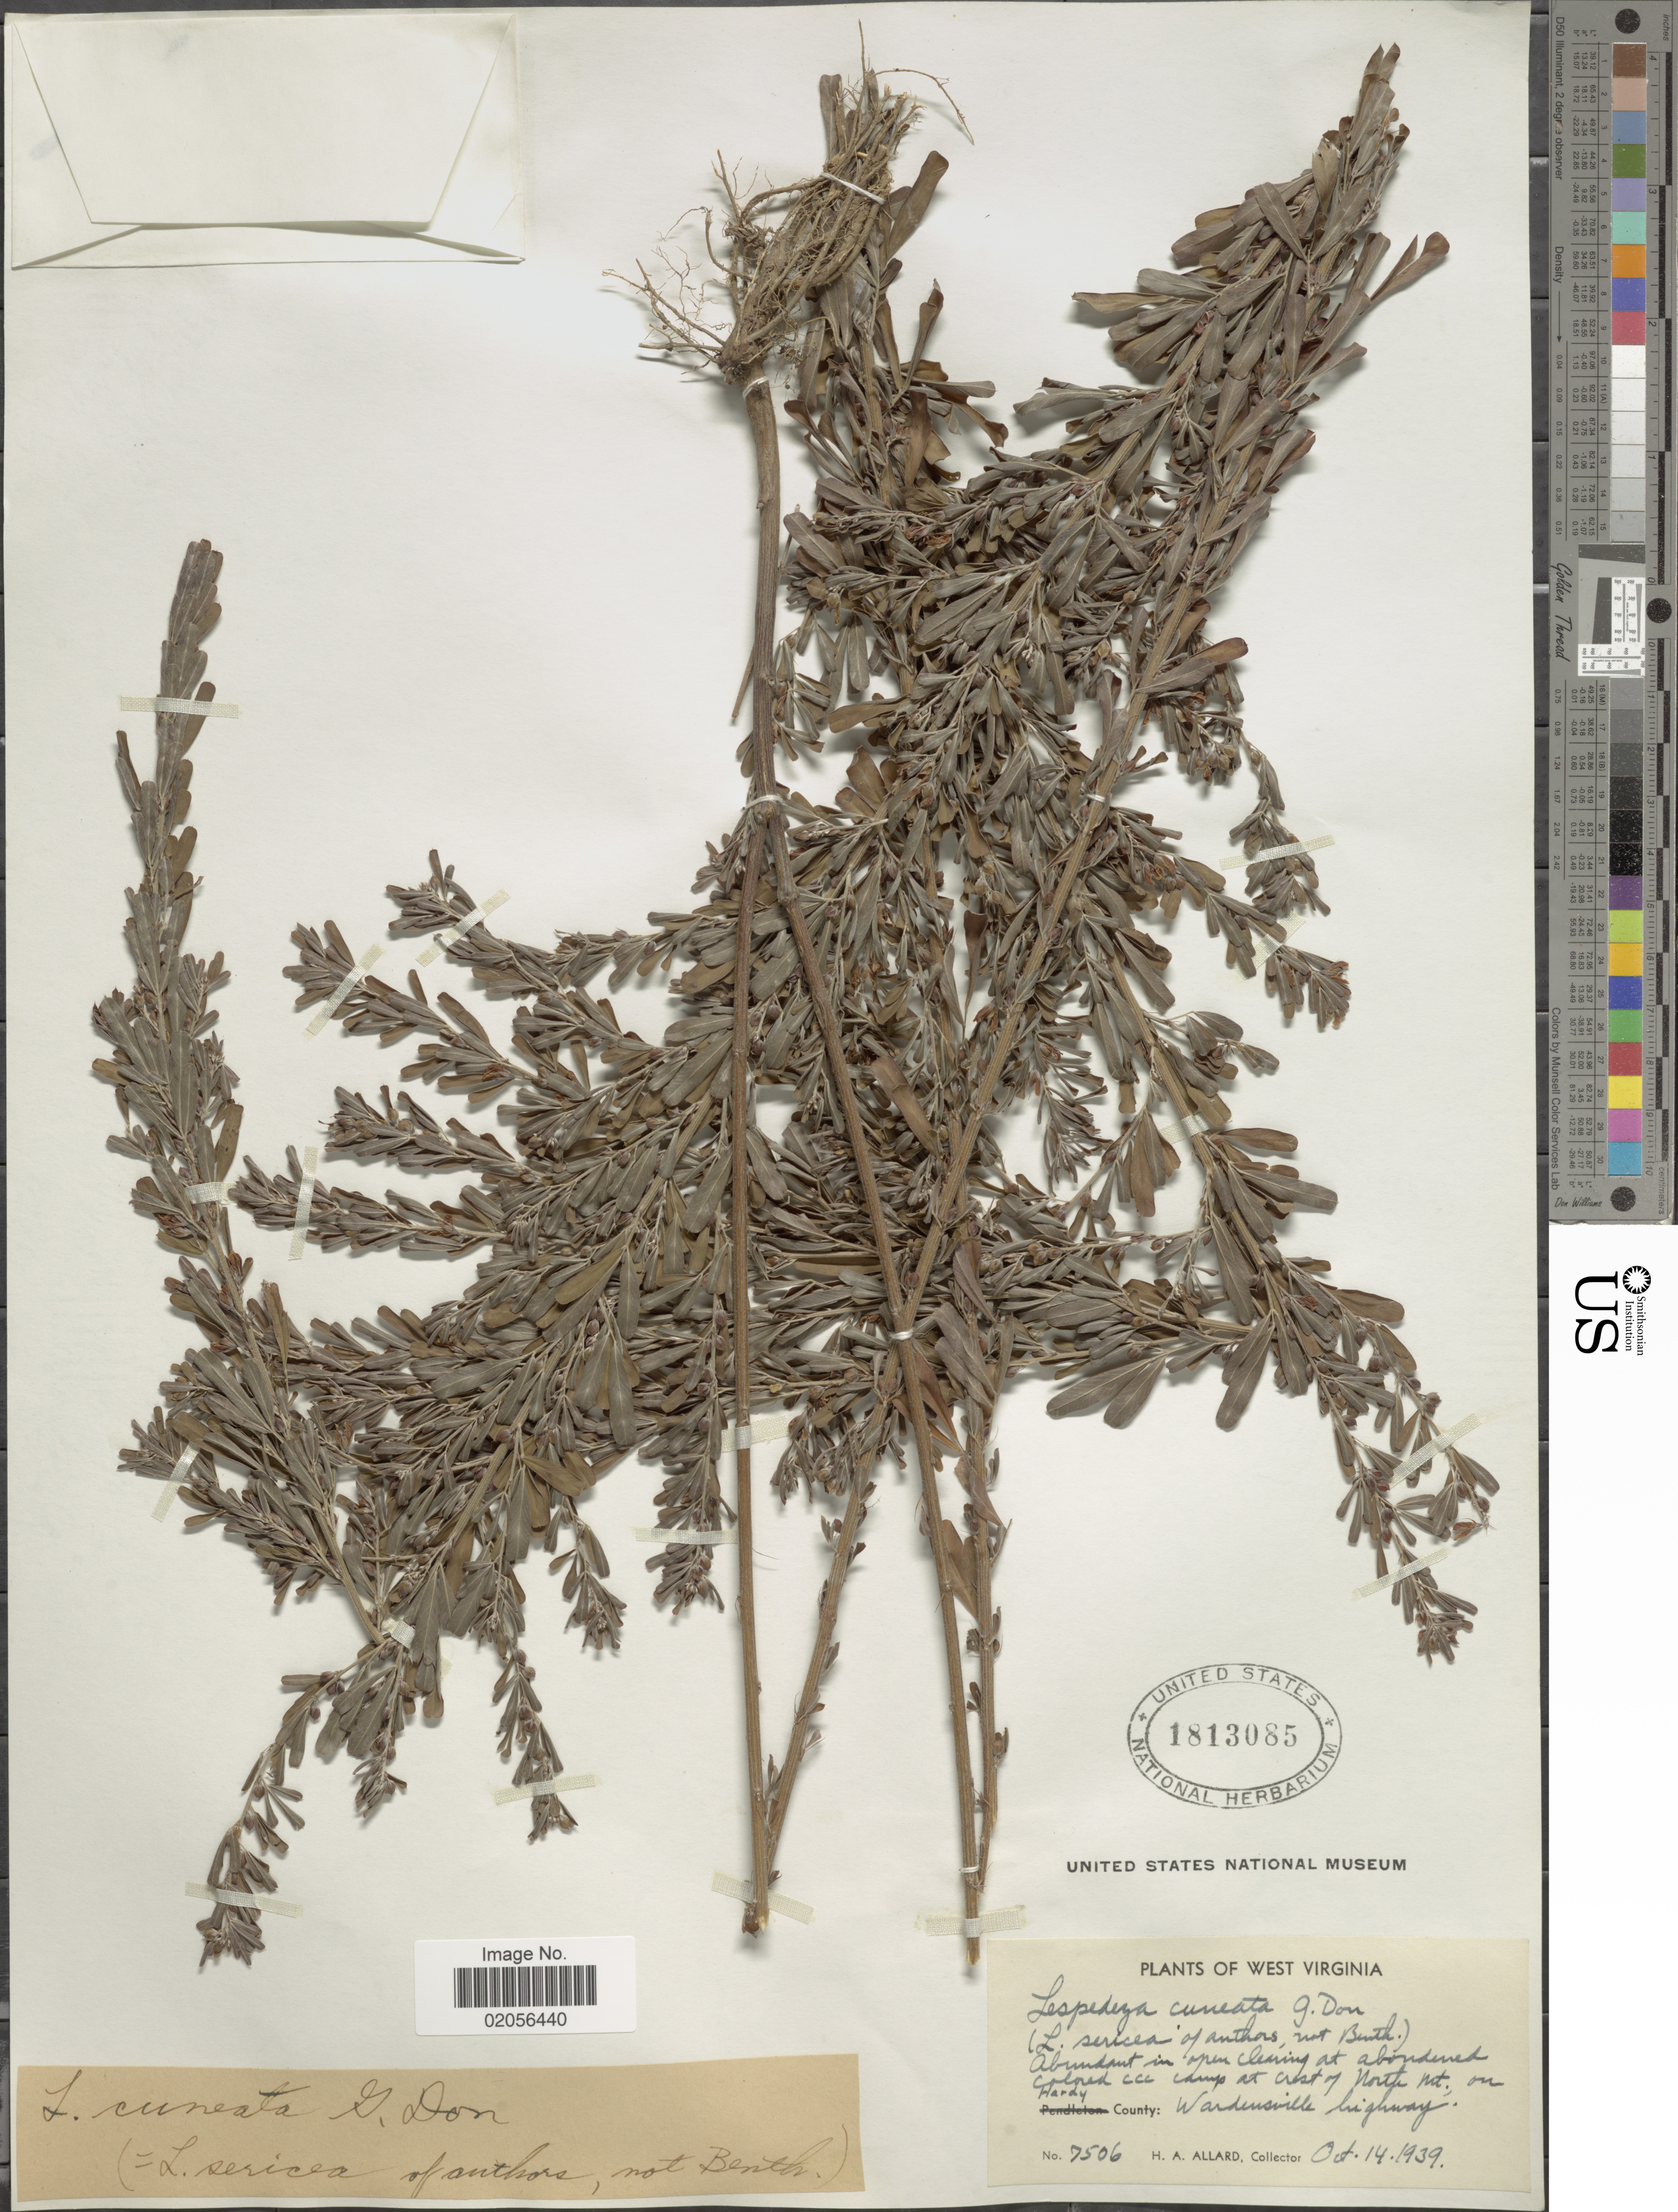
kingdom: Plantae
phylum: Tracheophyta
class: Magnoliopsida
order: Fabales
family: Fabaceae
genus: Lespedeza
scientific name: Lespedeza cuneata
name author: (Dum. Cours.) G. Don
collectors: H. A. Allard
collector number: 7506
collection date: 1939-10-14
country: United States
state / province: West Virginia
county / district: Hardy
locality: Abundant in open clearing at abondened colored ccc camp at crest of North mt., Wardensville highway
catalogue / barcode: US 1813085